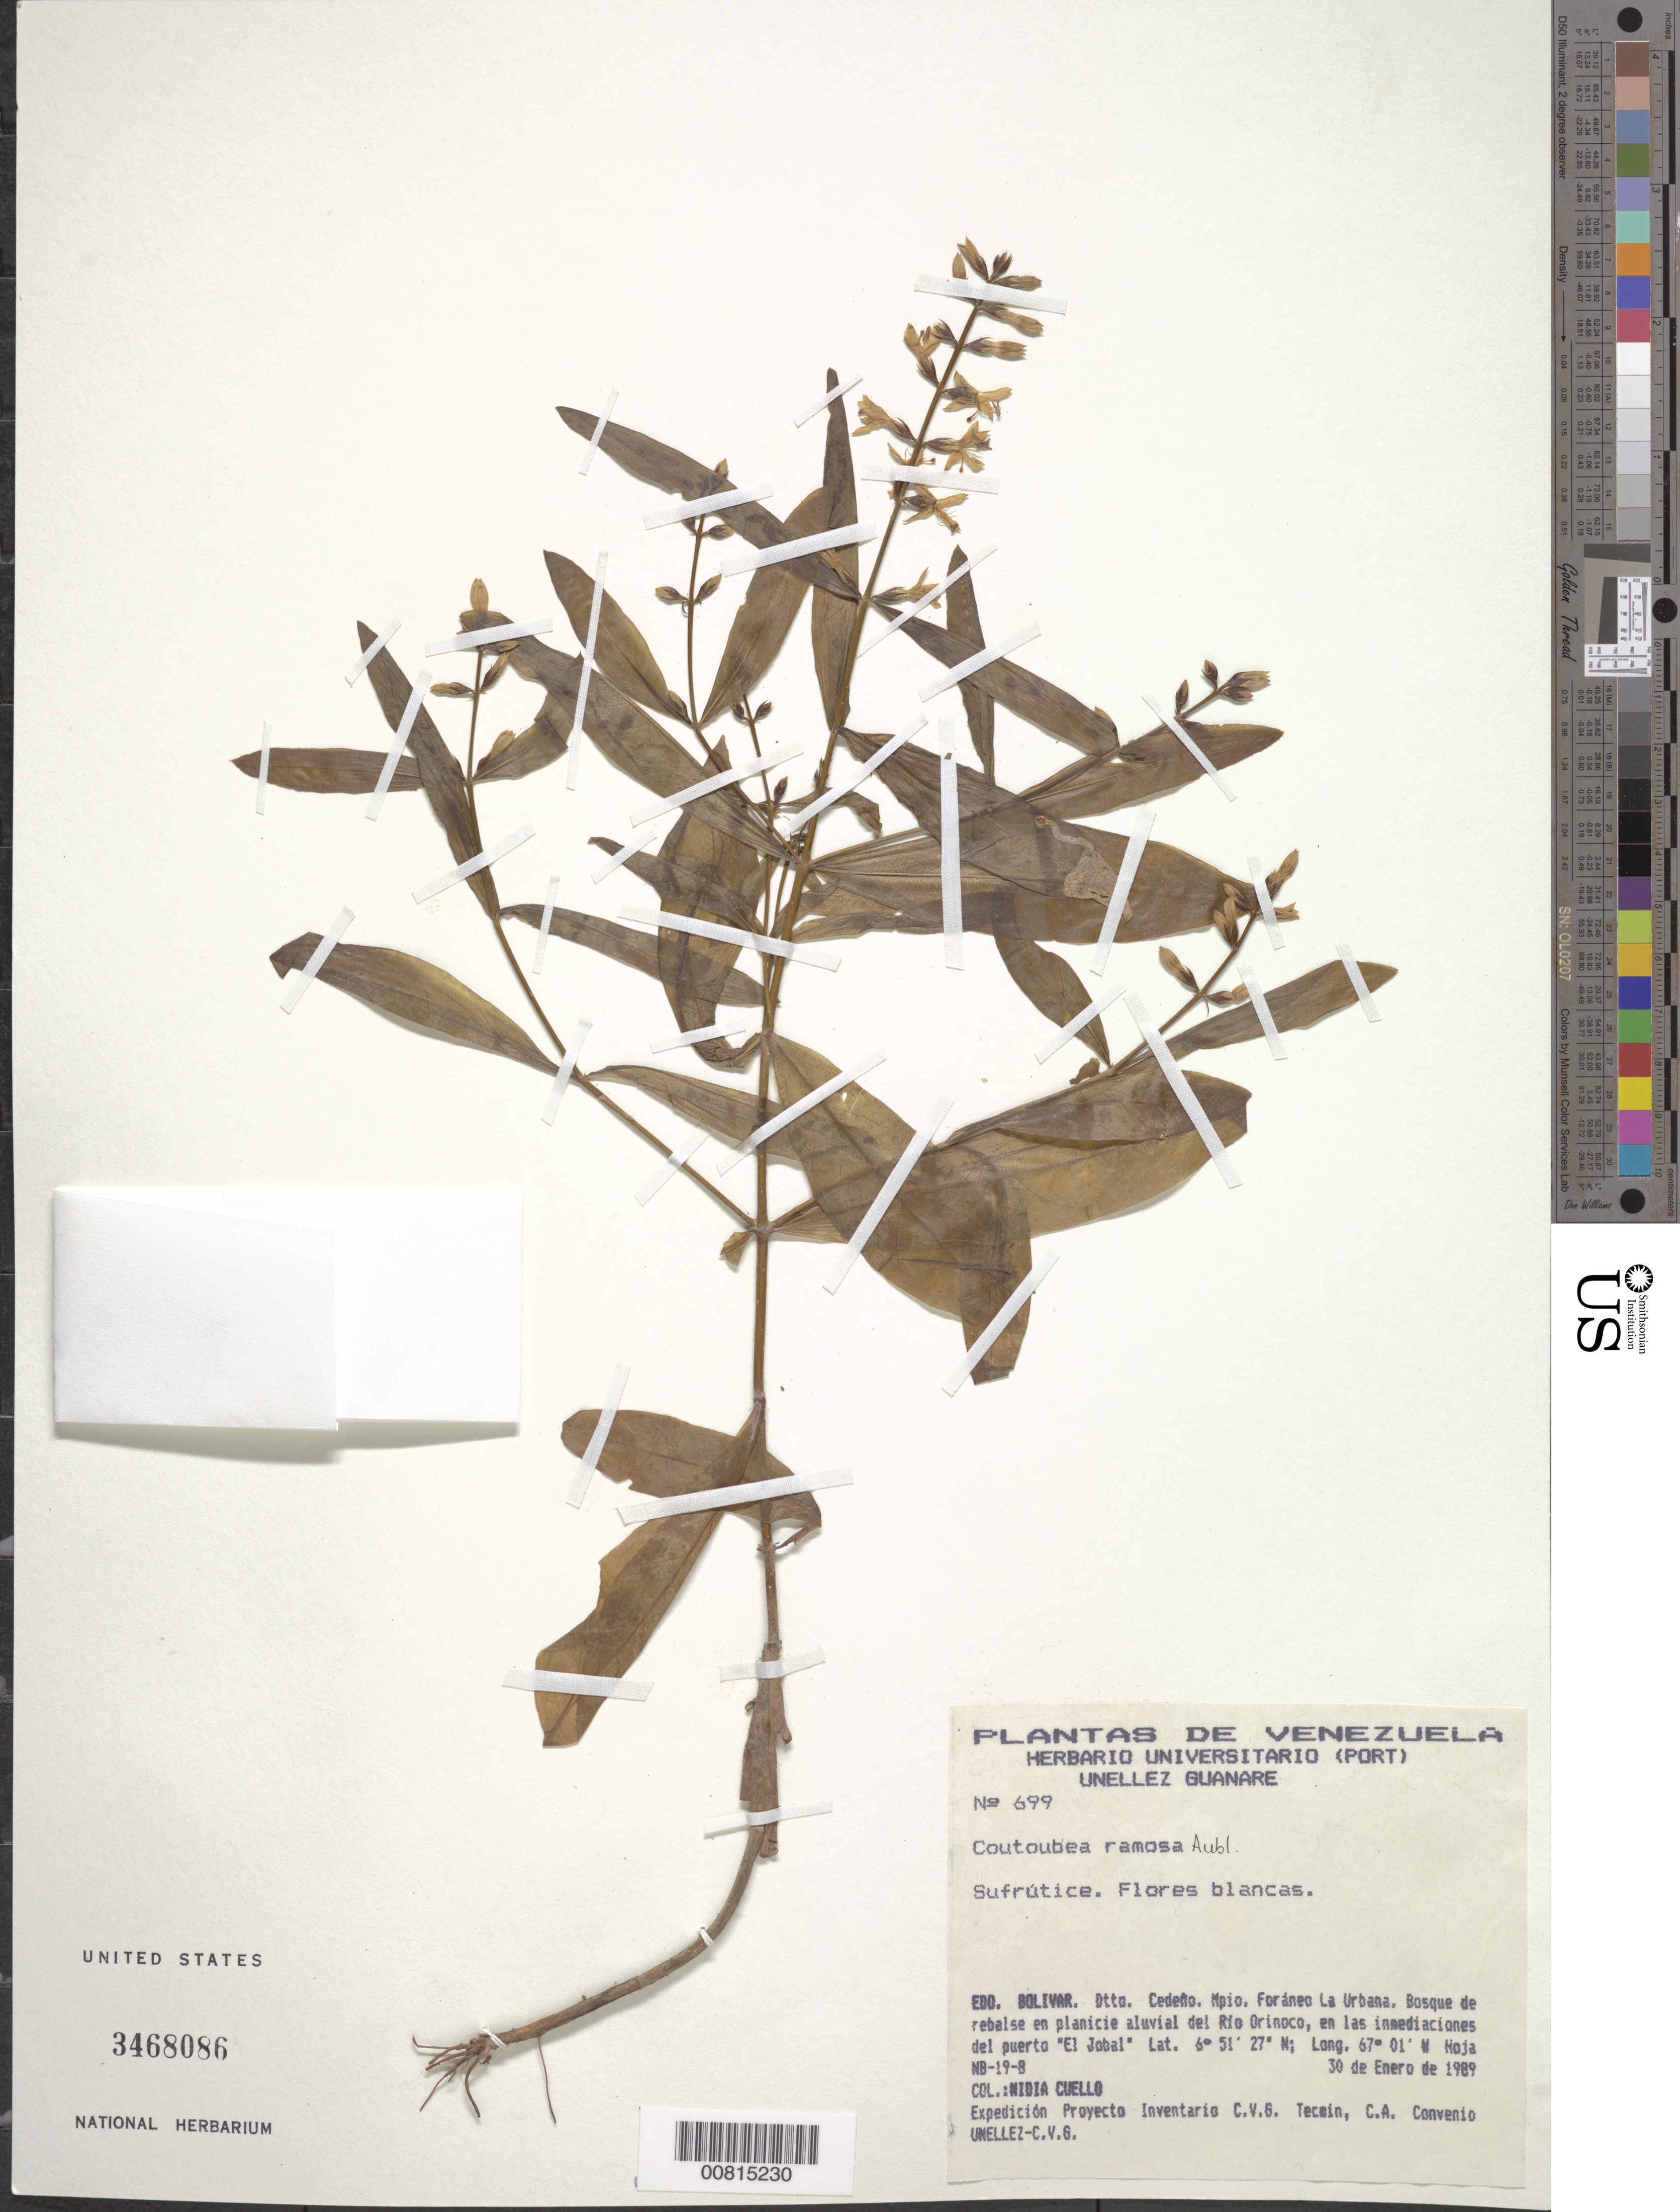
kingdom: Plantae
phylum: Tracheophyta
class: Magnoliopsida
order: Gentianales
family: Gentianaceae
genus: Coutoubea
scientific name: Coutoubea ramosa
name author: Aubl.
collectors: N. L. Cuello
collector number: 699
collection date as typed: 30-Jan-89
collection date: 1989-01-30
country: Venezuela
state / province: Bolívar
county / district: Cedeño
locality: Mun. Foráneo La Urbana, Río Orinoco del puerto "El Jobal"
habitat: Bosque de rebalse en planicie aluvial del rio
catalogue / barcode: US 3468086